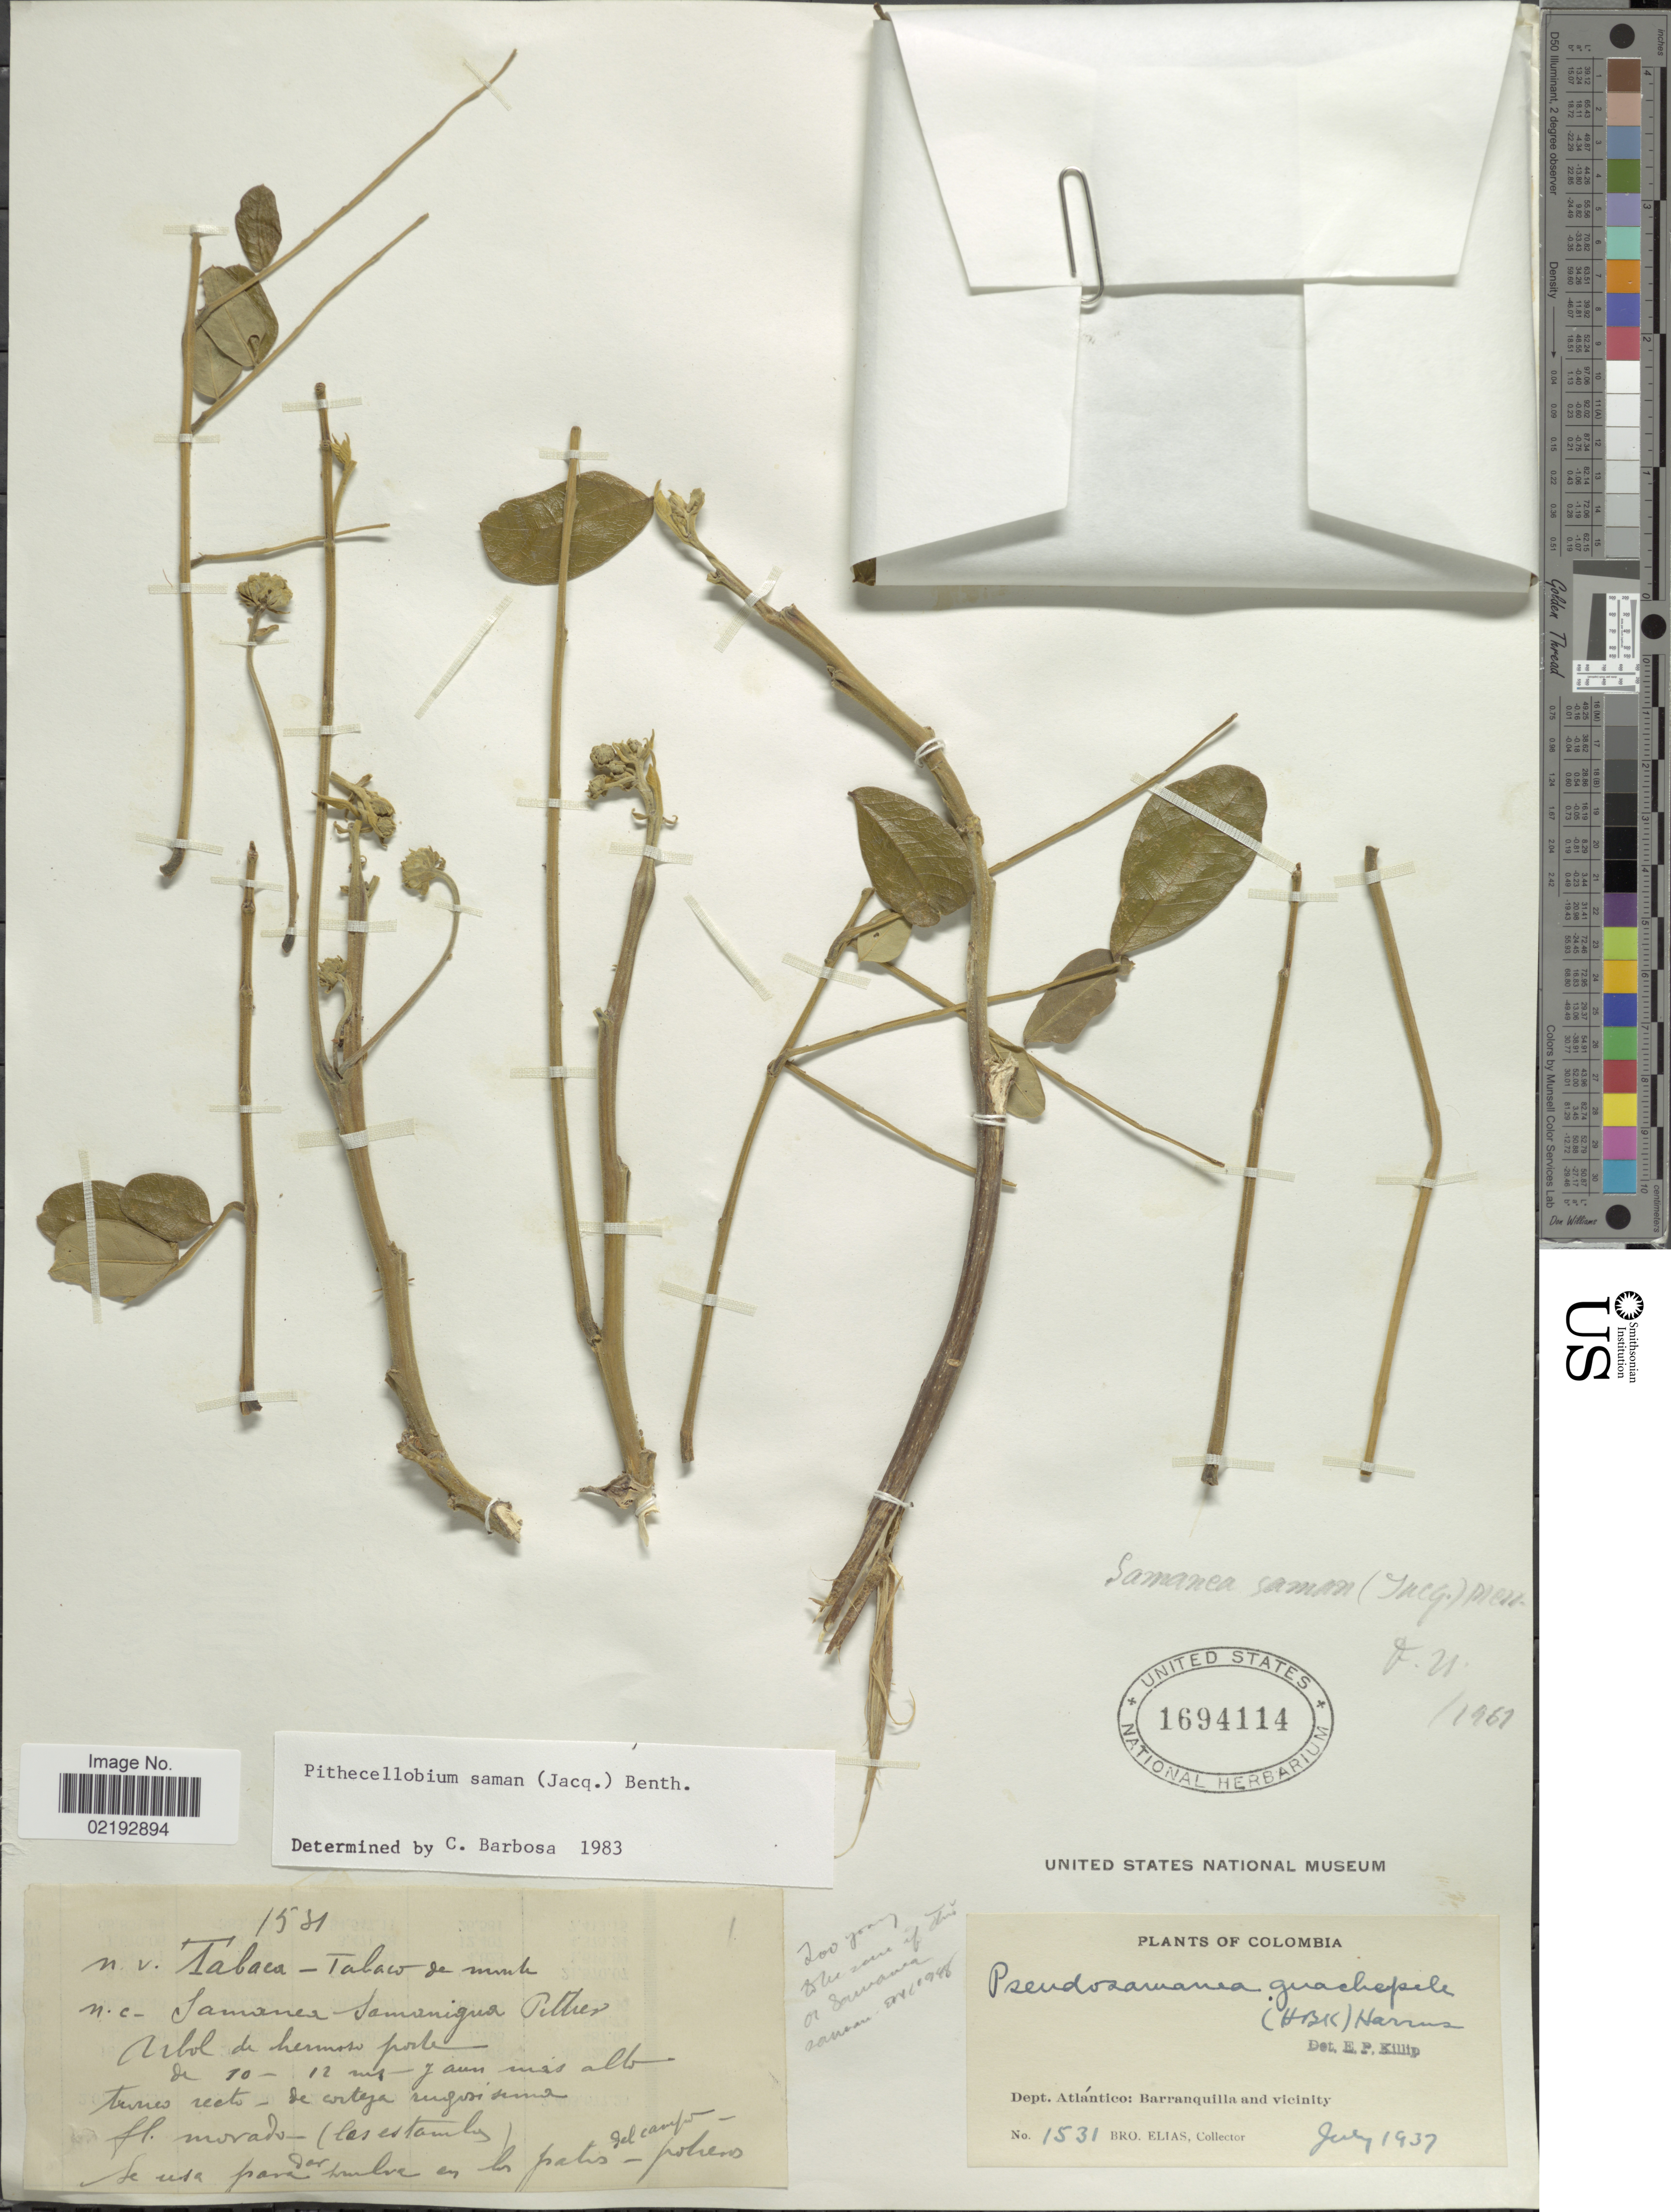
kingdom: Plantae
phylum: Tracheophyta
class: Magnoliopsida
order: Fabales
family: Fabaceae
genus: Samanea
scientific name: Samanea saman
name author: (Jacq.) Merr.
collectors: Bro. Elias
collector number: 1531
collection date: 1937-07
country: Colombia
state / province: Atlántico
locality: Barranquilla and Vicinity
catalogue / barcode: US 1694114